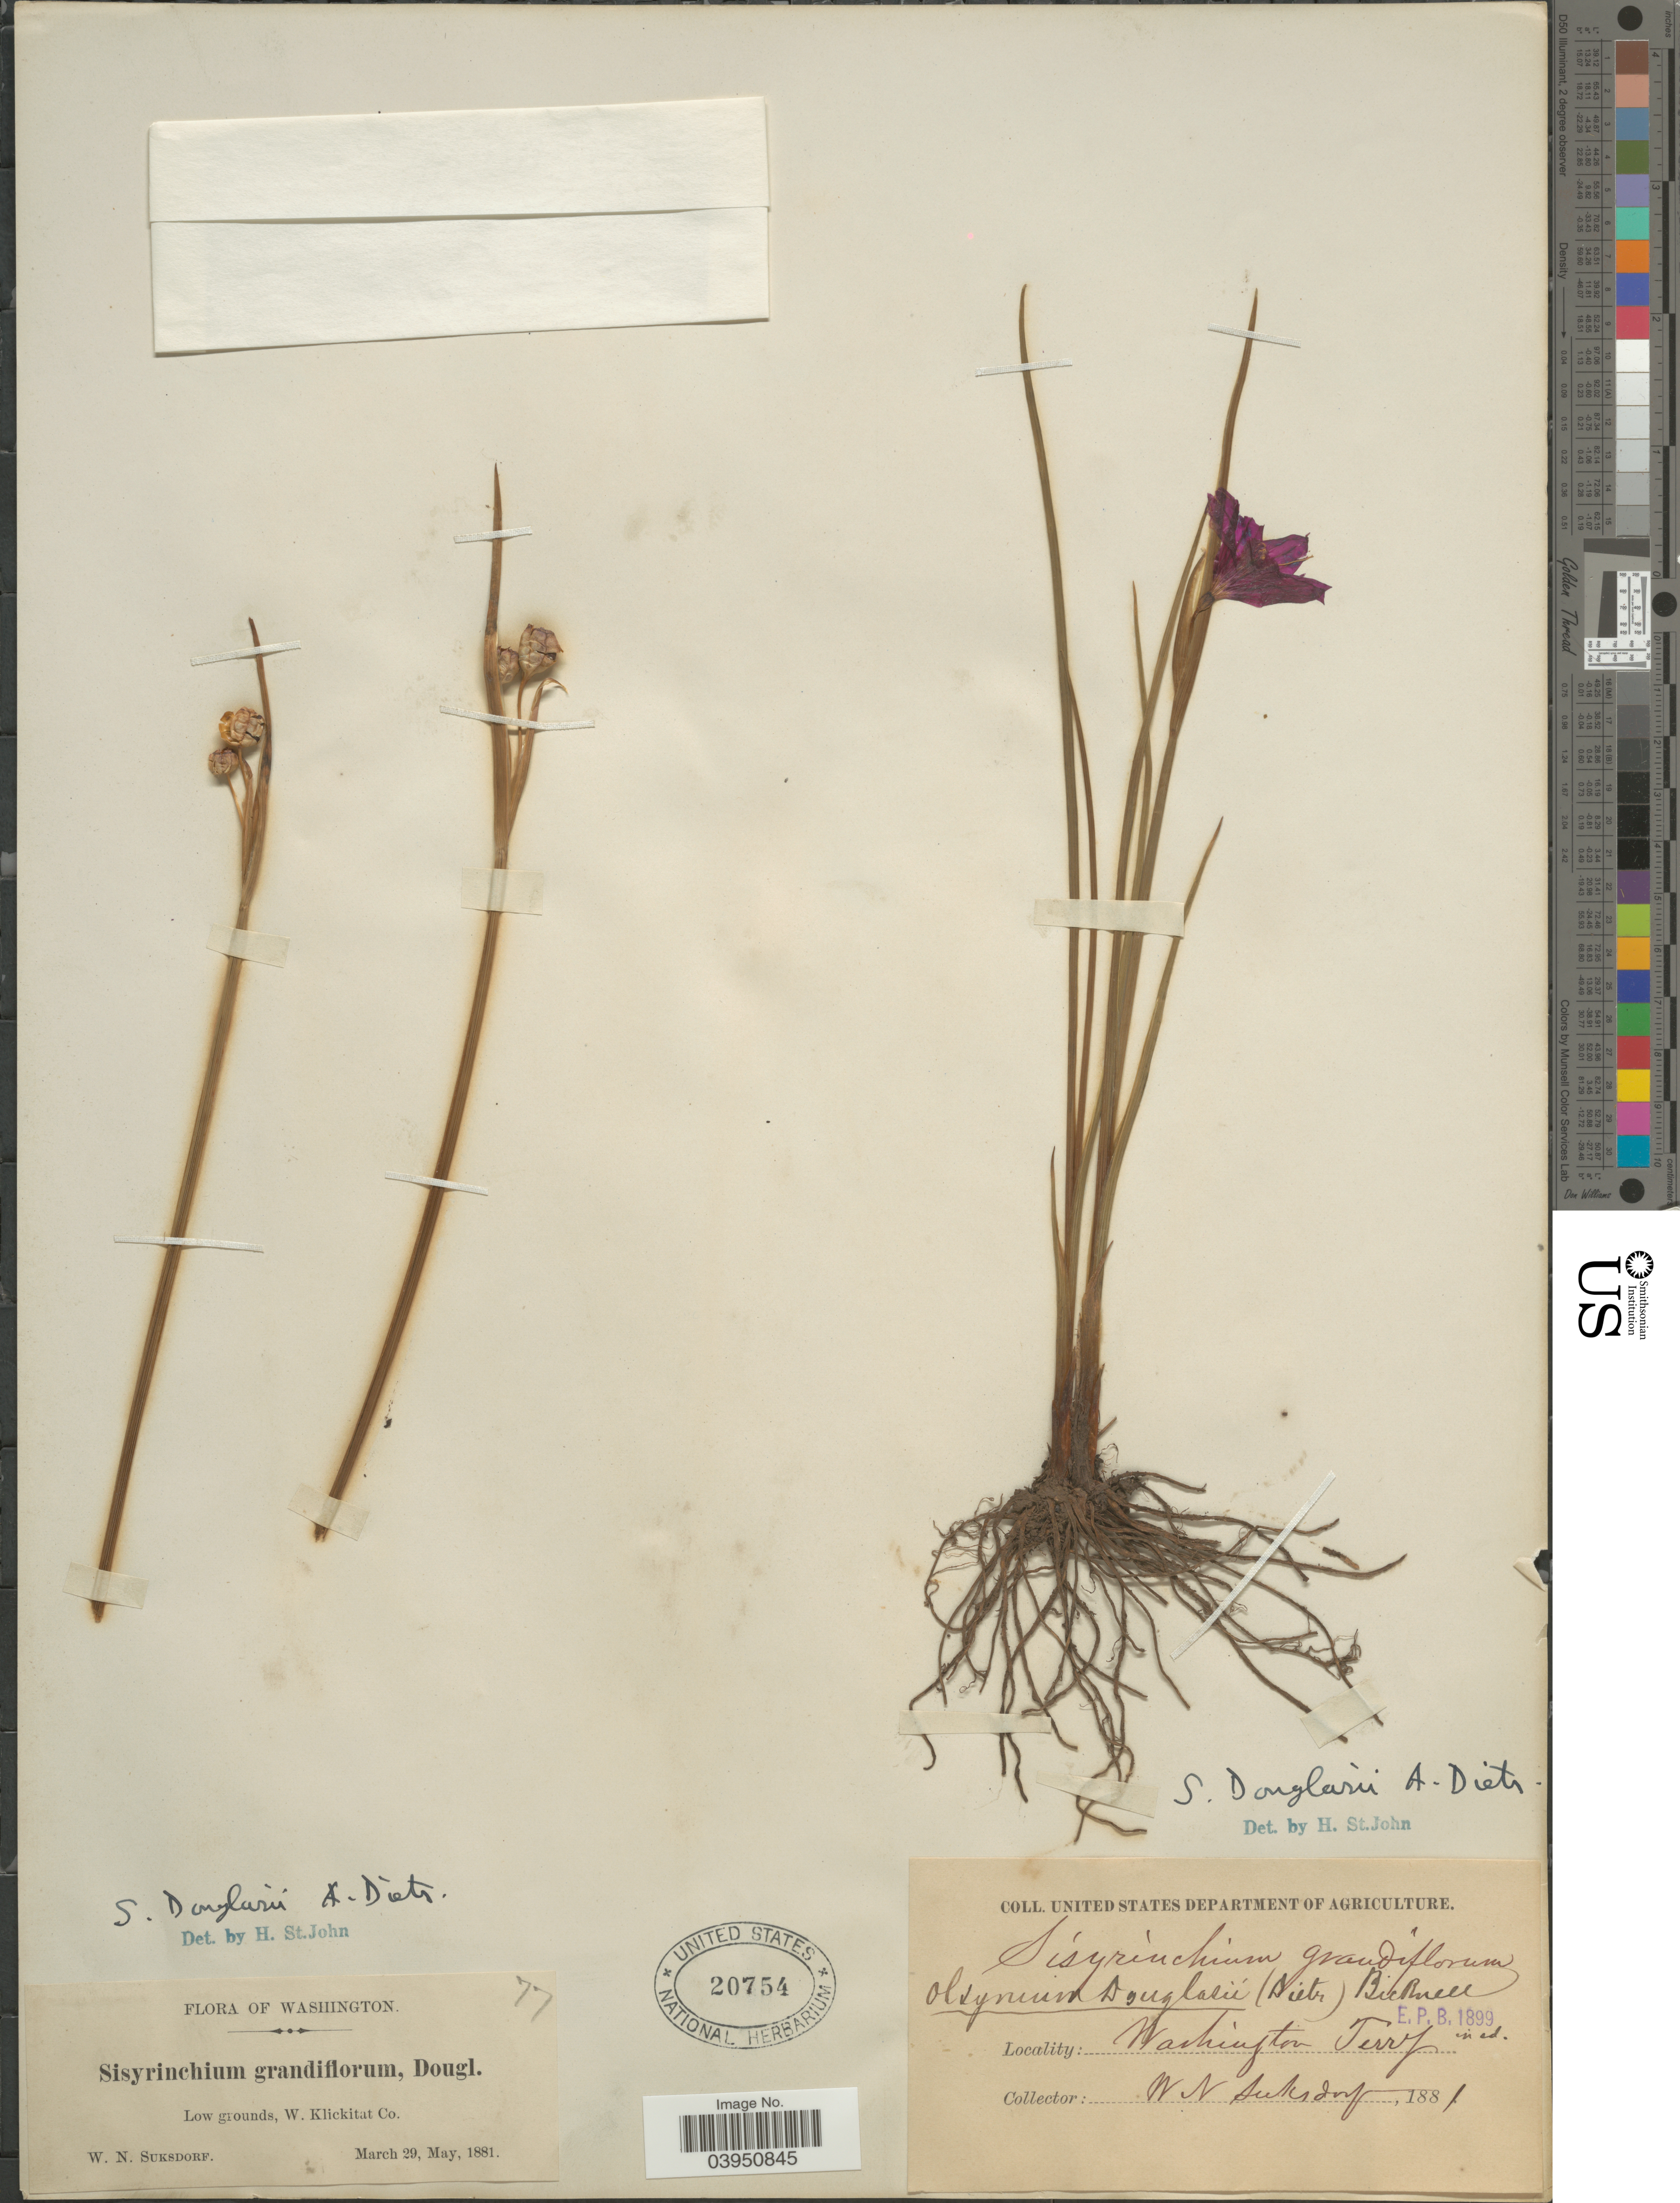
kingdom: Plantae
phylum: Tracheophyta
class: Liliopsida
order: Asparagales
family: Iridaceae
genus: Sisyrinchium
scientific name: Sisyrinchium douglasii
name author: A. Dietr.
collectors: W. N. Suksdorf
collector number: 77?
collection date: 1881-03-29/1881-05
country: United States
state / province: Washington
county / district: Klickitat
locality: Low grounds, W. Klickitat Co. Washington Terry.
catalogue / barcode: US 20754